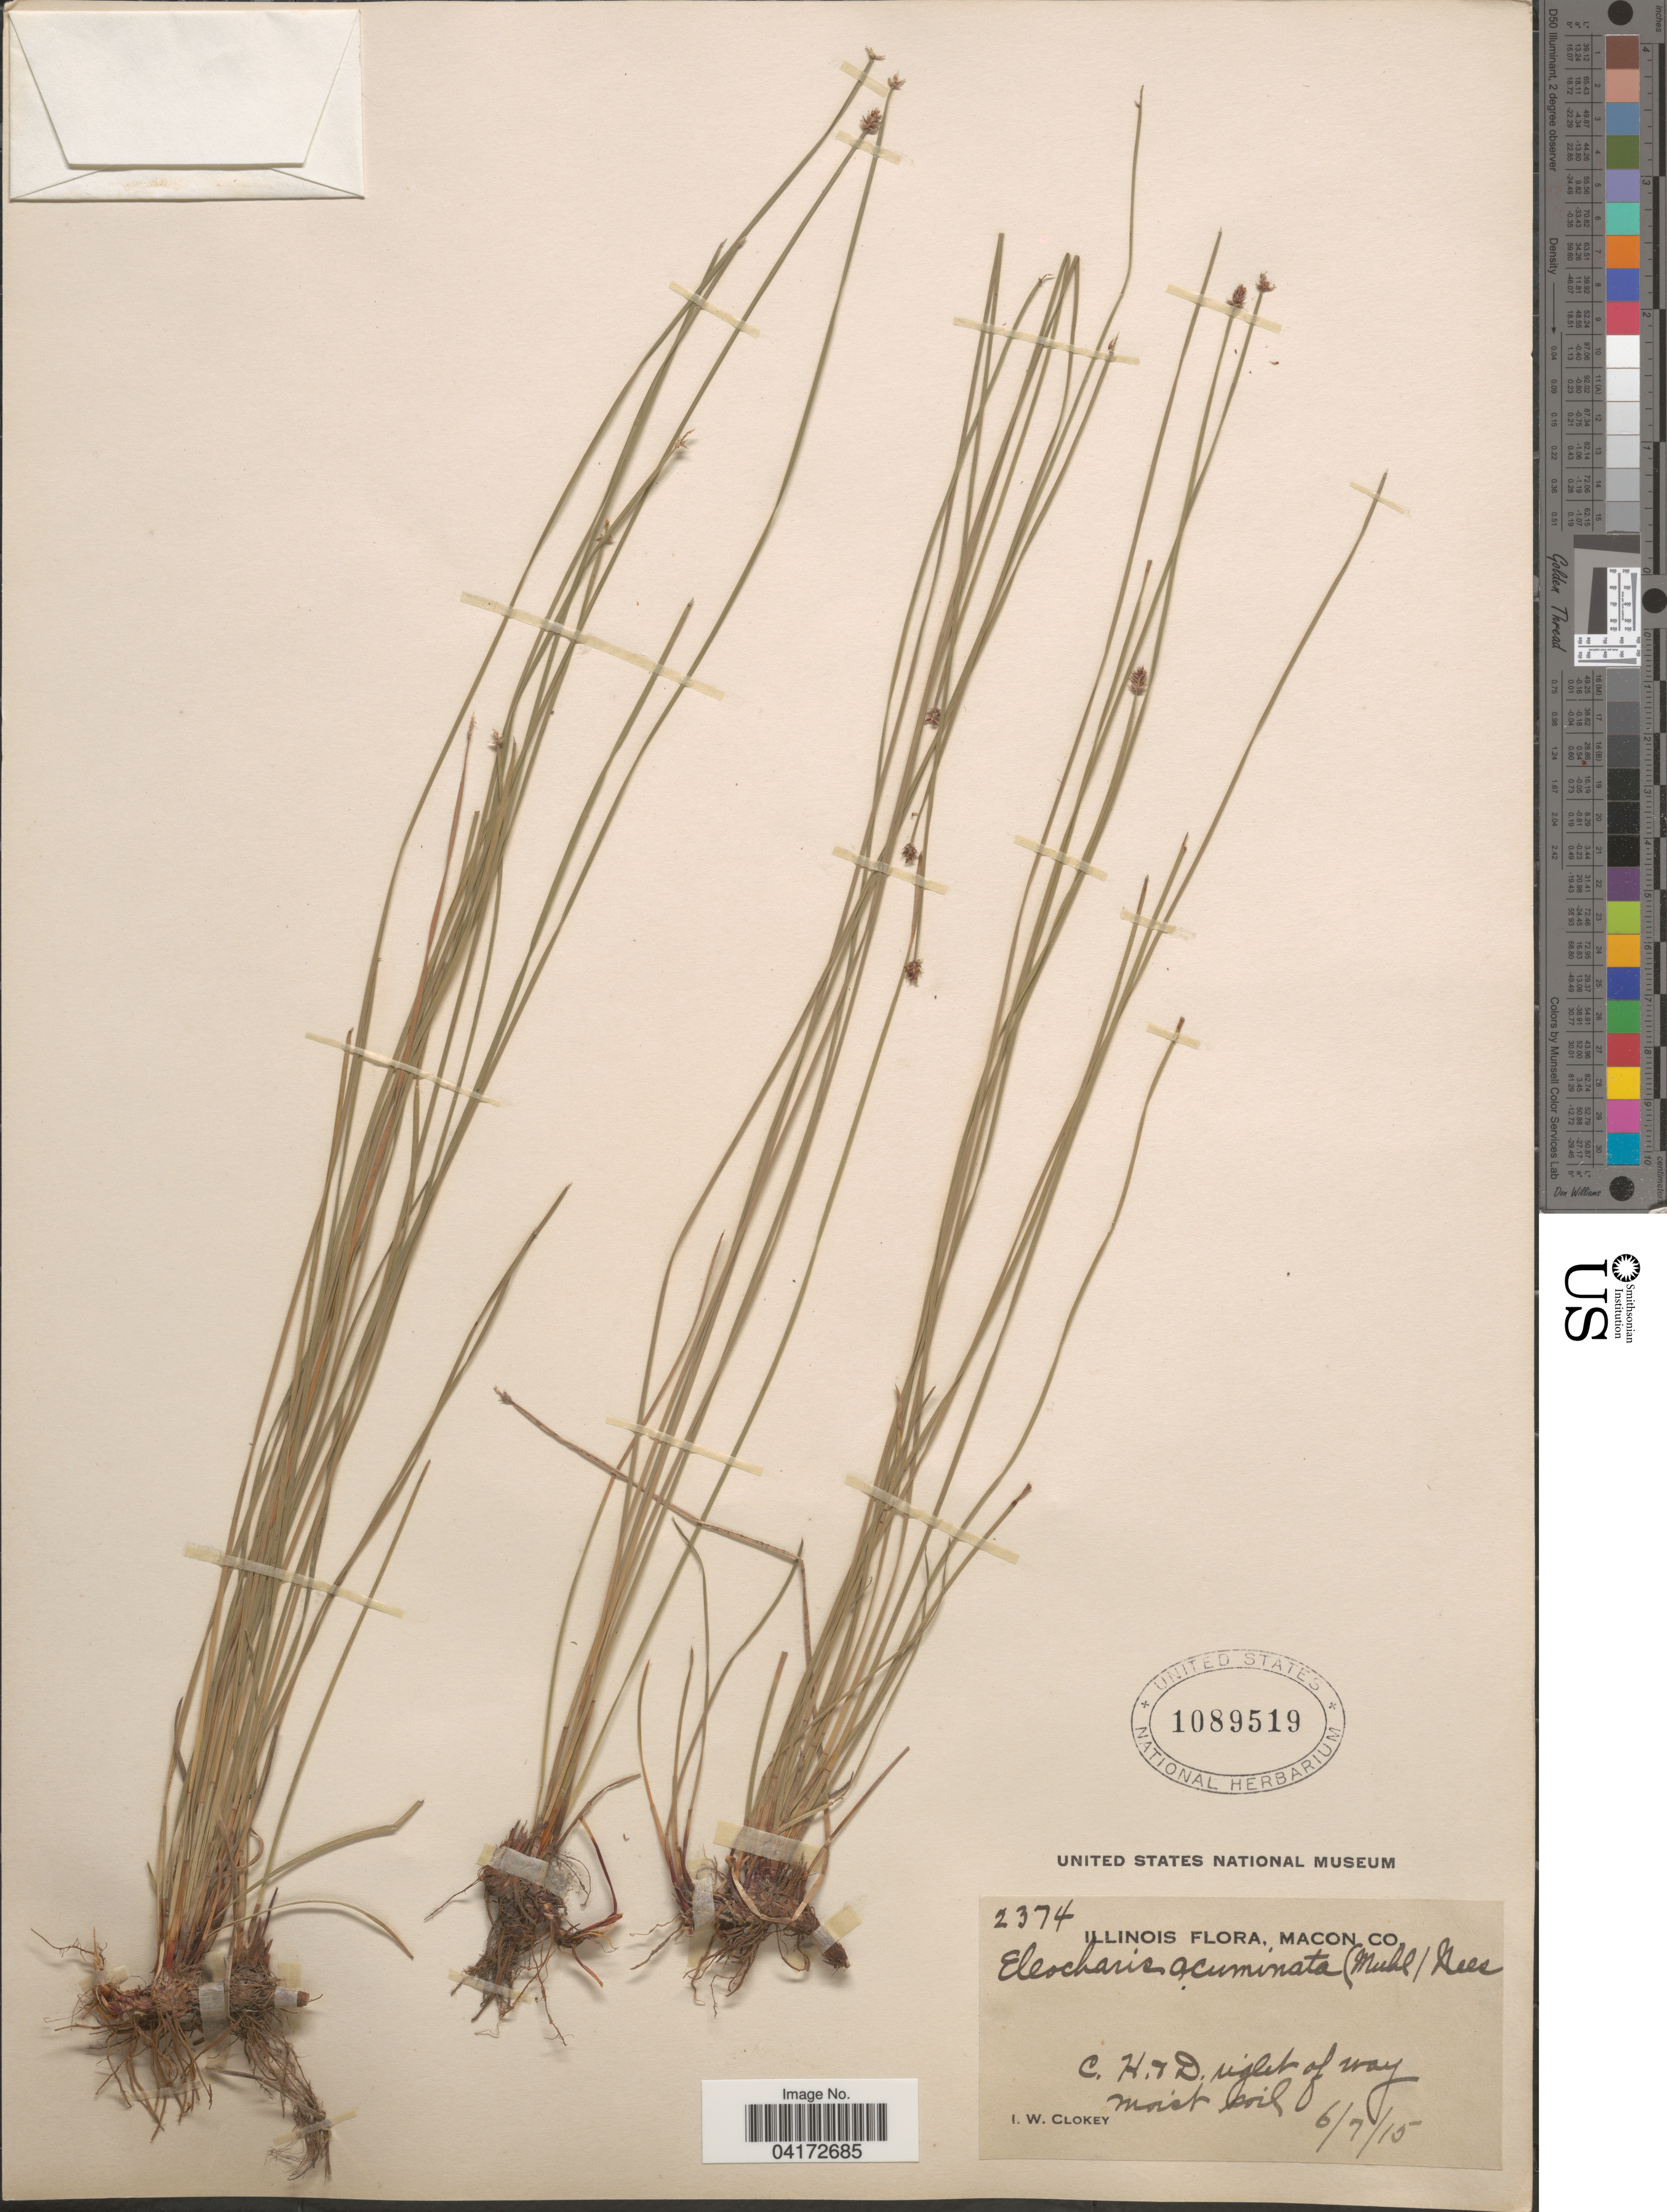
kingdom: Plantae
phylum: Tracheophyta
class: Liliopsida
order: Poales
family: Cyperaceae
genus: Eleocharis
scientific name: Eleocharis compressa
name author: Sull.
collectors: I. W. Clokey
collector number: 2374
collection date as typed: Transcribed d/m/y: 7/6/15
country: United States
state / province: Illinois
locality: Macon Co. C. H. & D. right of way.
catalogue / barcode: US 1089519